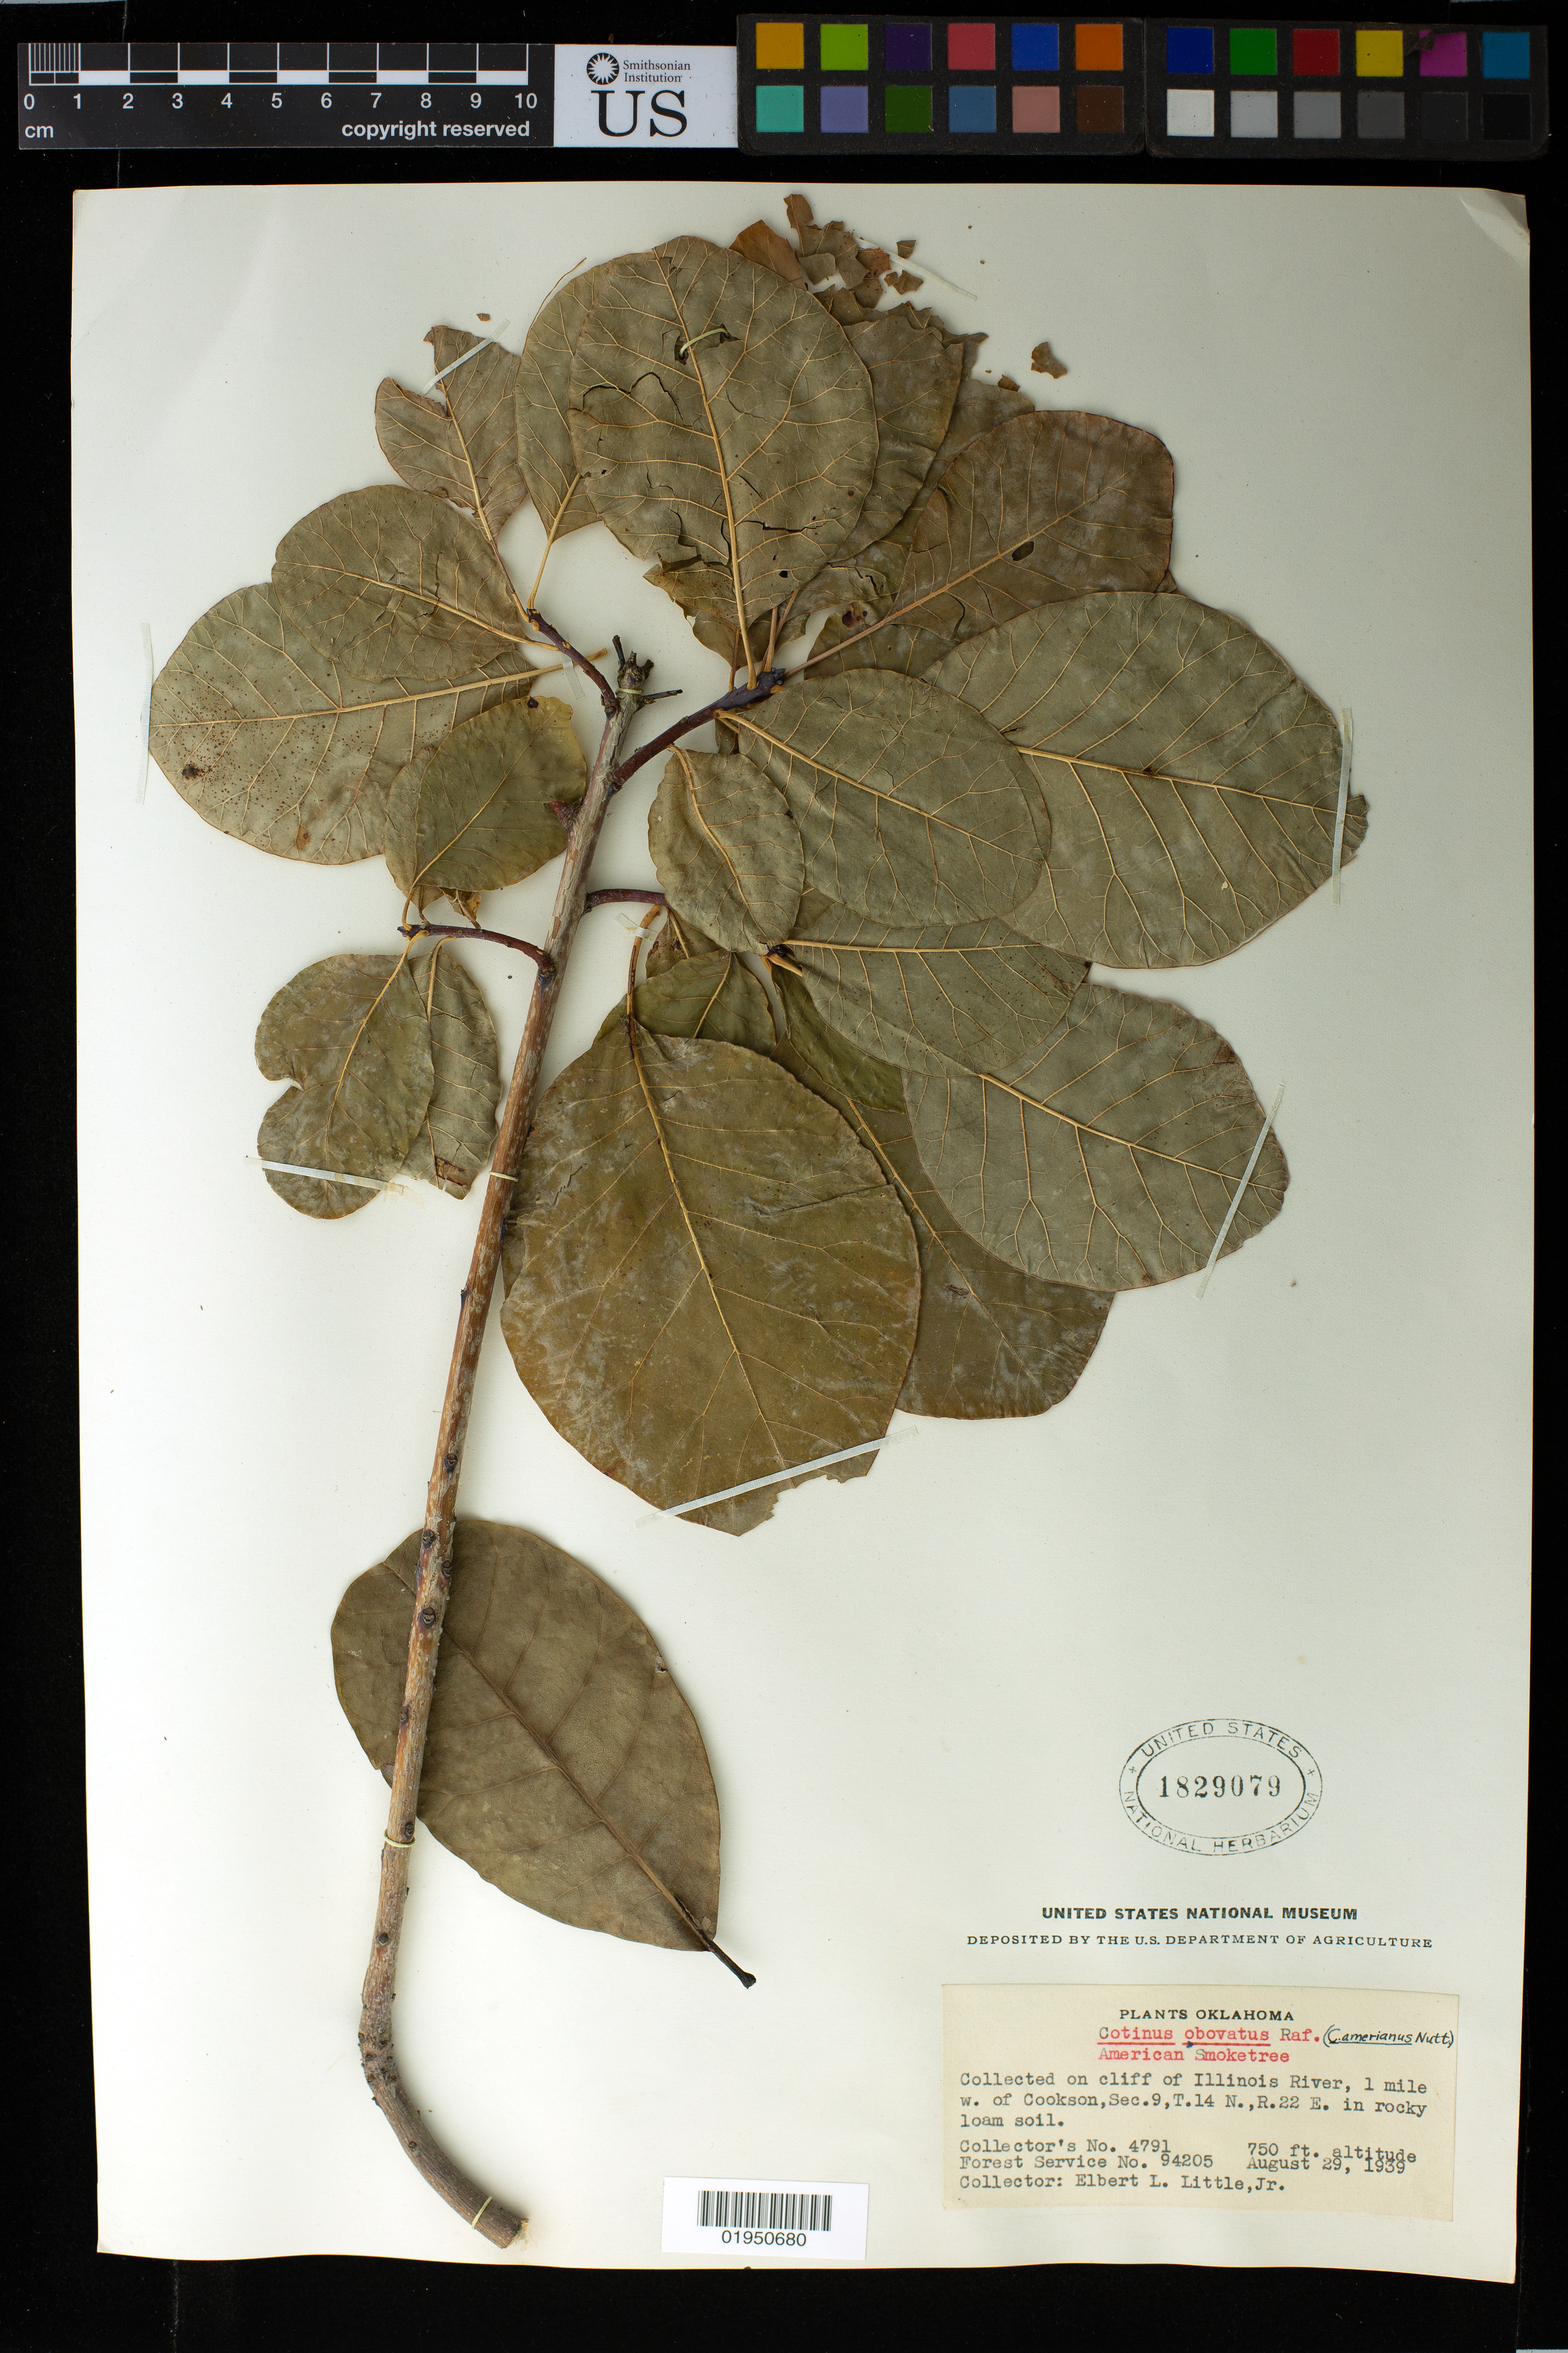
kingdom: Plantae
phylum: Tracheophyta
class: Magnoliopsida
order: Sapindales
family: Anacardiaceae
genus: Cotinus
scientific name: Cotinus obovatus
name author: Raf.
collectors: E. L. Little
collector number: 4791/94205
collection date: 1939-08-29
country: United States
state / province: Oklahoma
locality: on cliff of Illinois River, 1 mile w. of Cookson, Sec. 9, T.14 N., R.22 E.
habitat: rocky loam soil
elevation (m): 229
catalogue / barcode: US 1829079